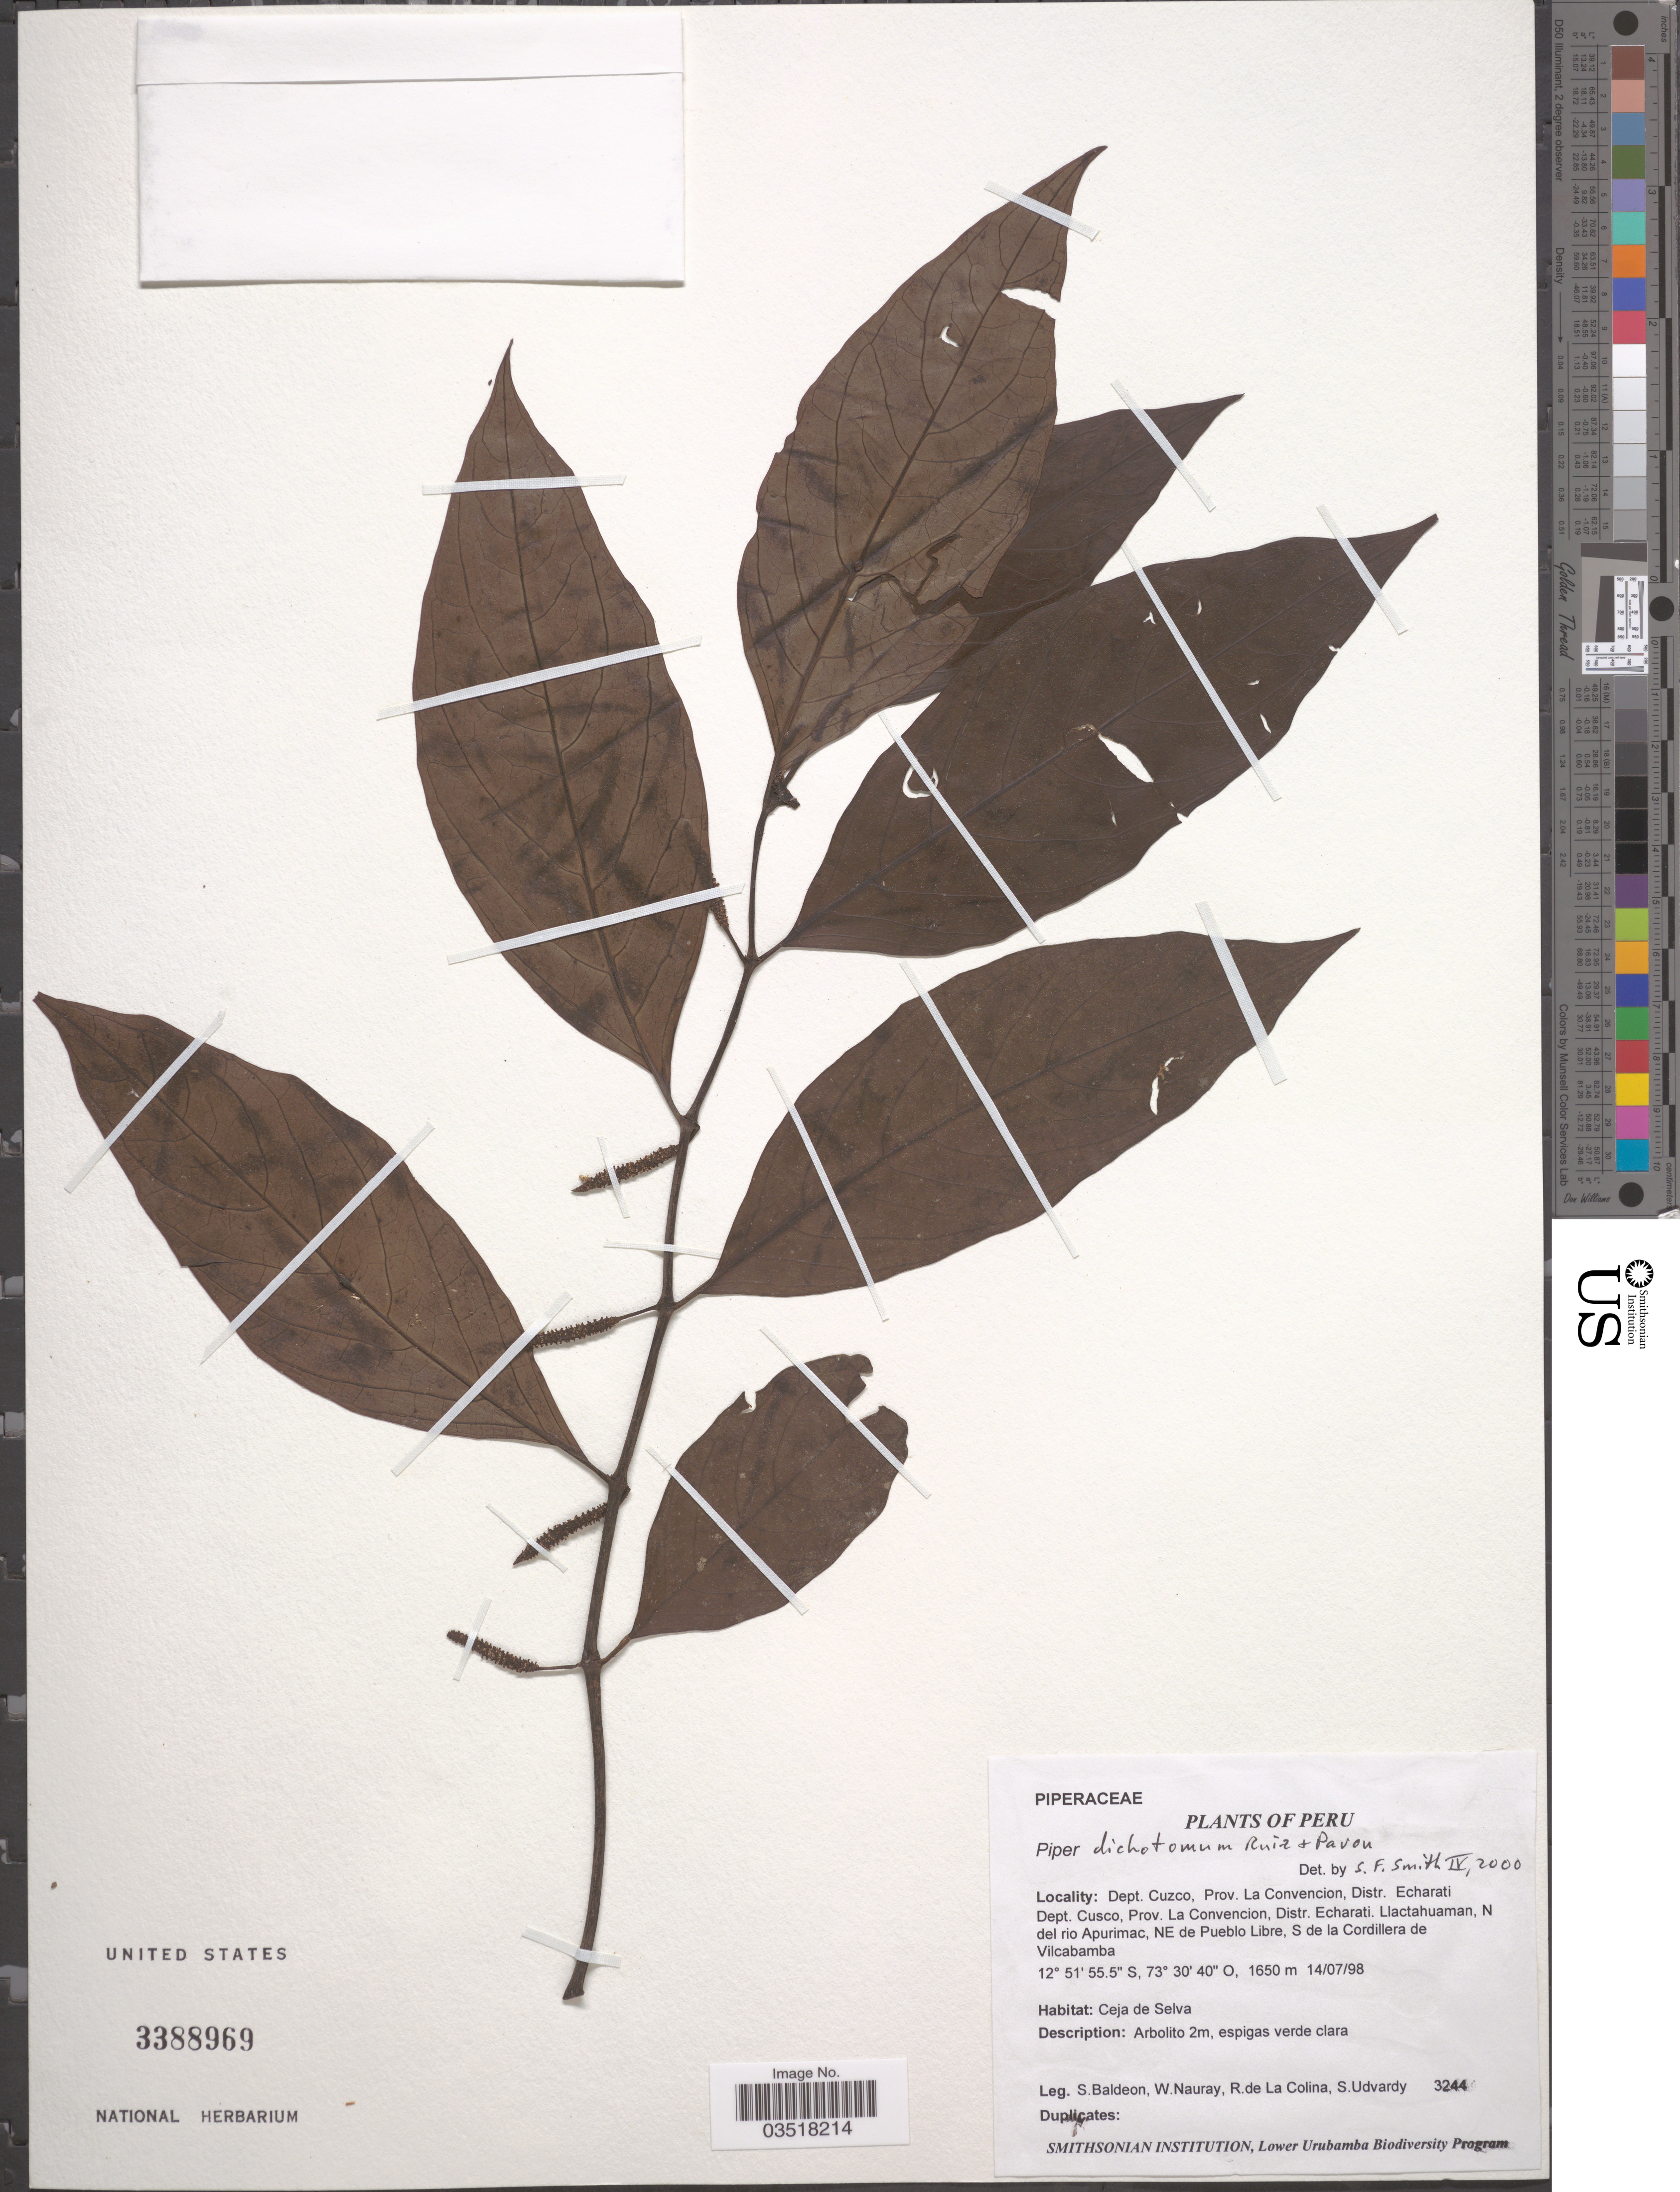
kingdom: Plantae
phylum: Tracheophyta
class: Magnoliopsida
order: Piperales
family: Piperaceae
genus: Piper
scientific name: Piper dichotomum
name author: Ruiz & Pav.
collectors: S. Baldeon, W. Nauray, R. Colina & S. Udvardy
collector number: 3244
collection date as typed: Transcribed d/m/y: 14/7/98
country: Peru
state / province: Cusco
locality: Dept. Cuzco, Prov. La Convencion, Distr. Echarati. Llactahuaman, N del rio Apurimac, NE de Pueblo Libre,S de la Cordillera de Vilcabamba.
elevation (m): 1650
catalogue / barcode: US 3388969